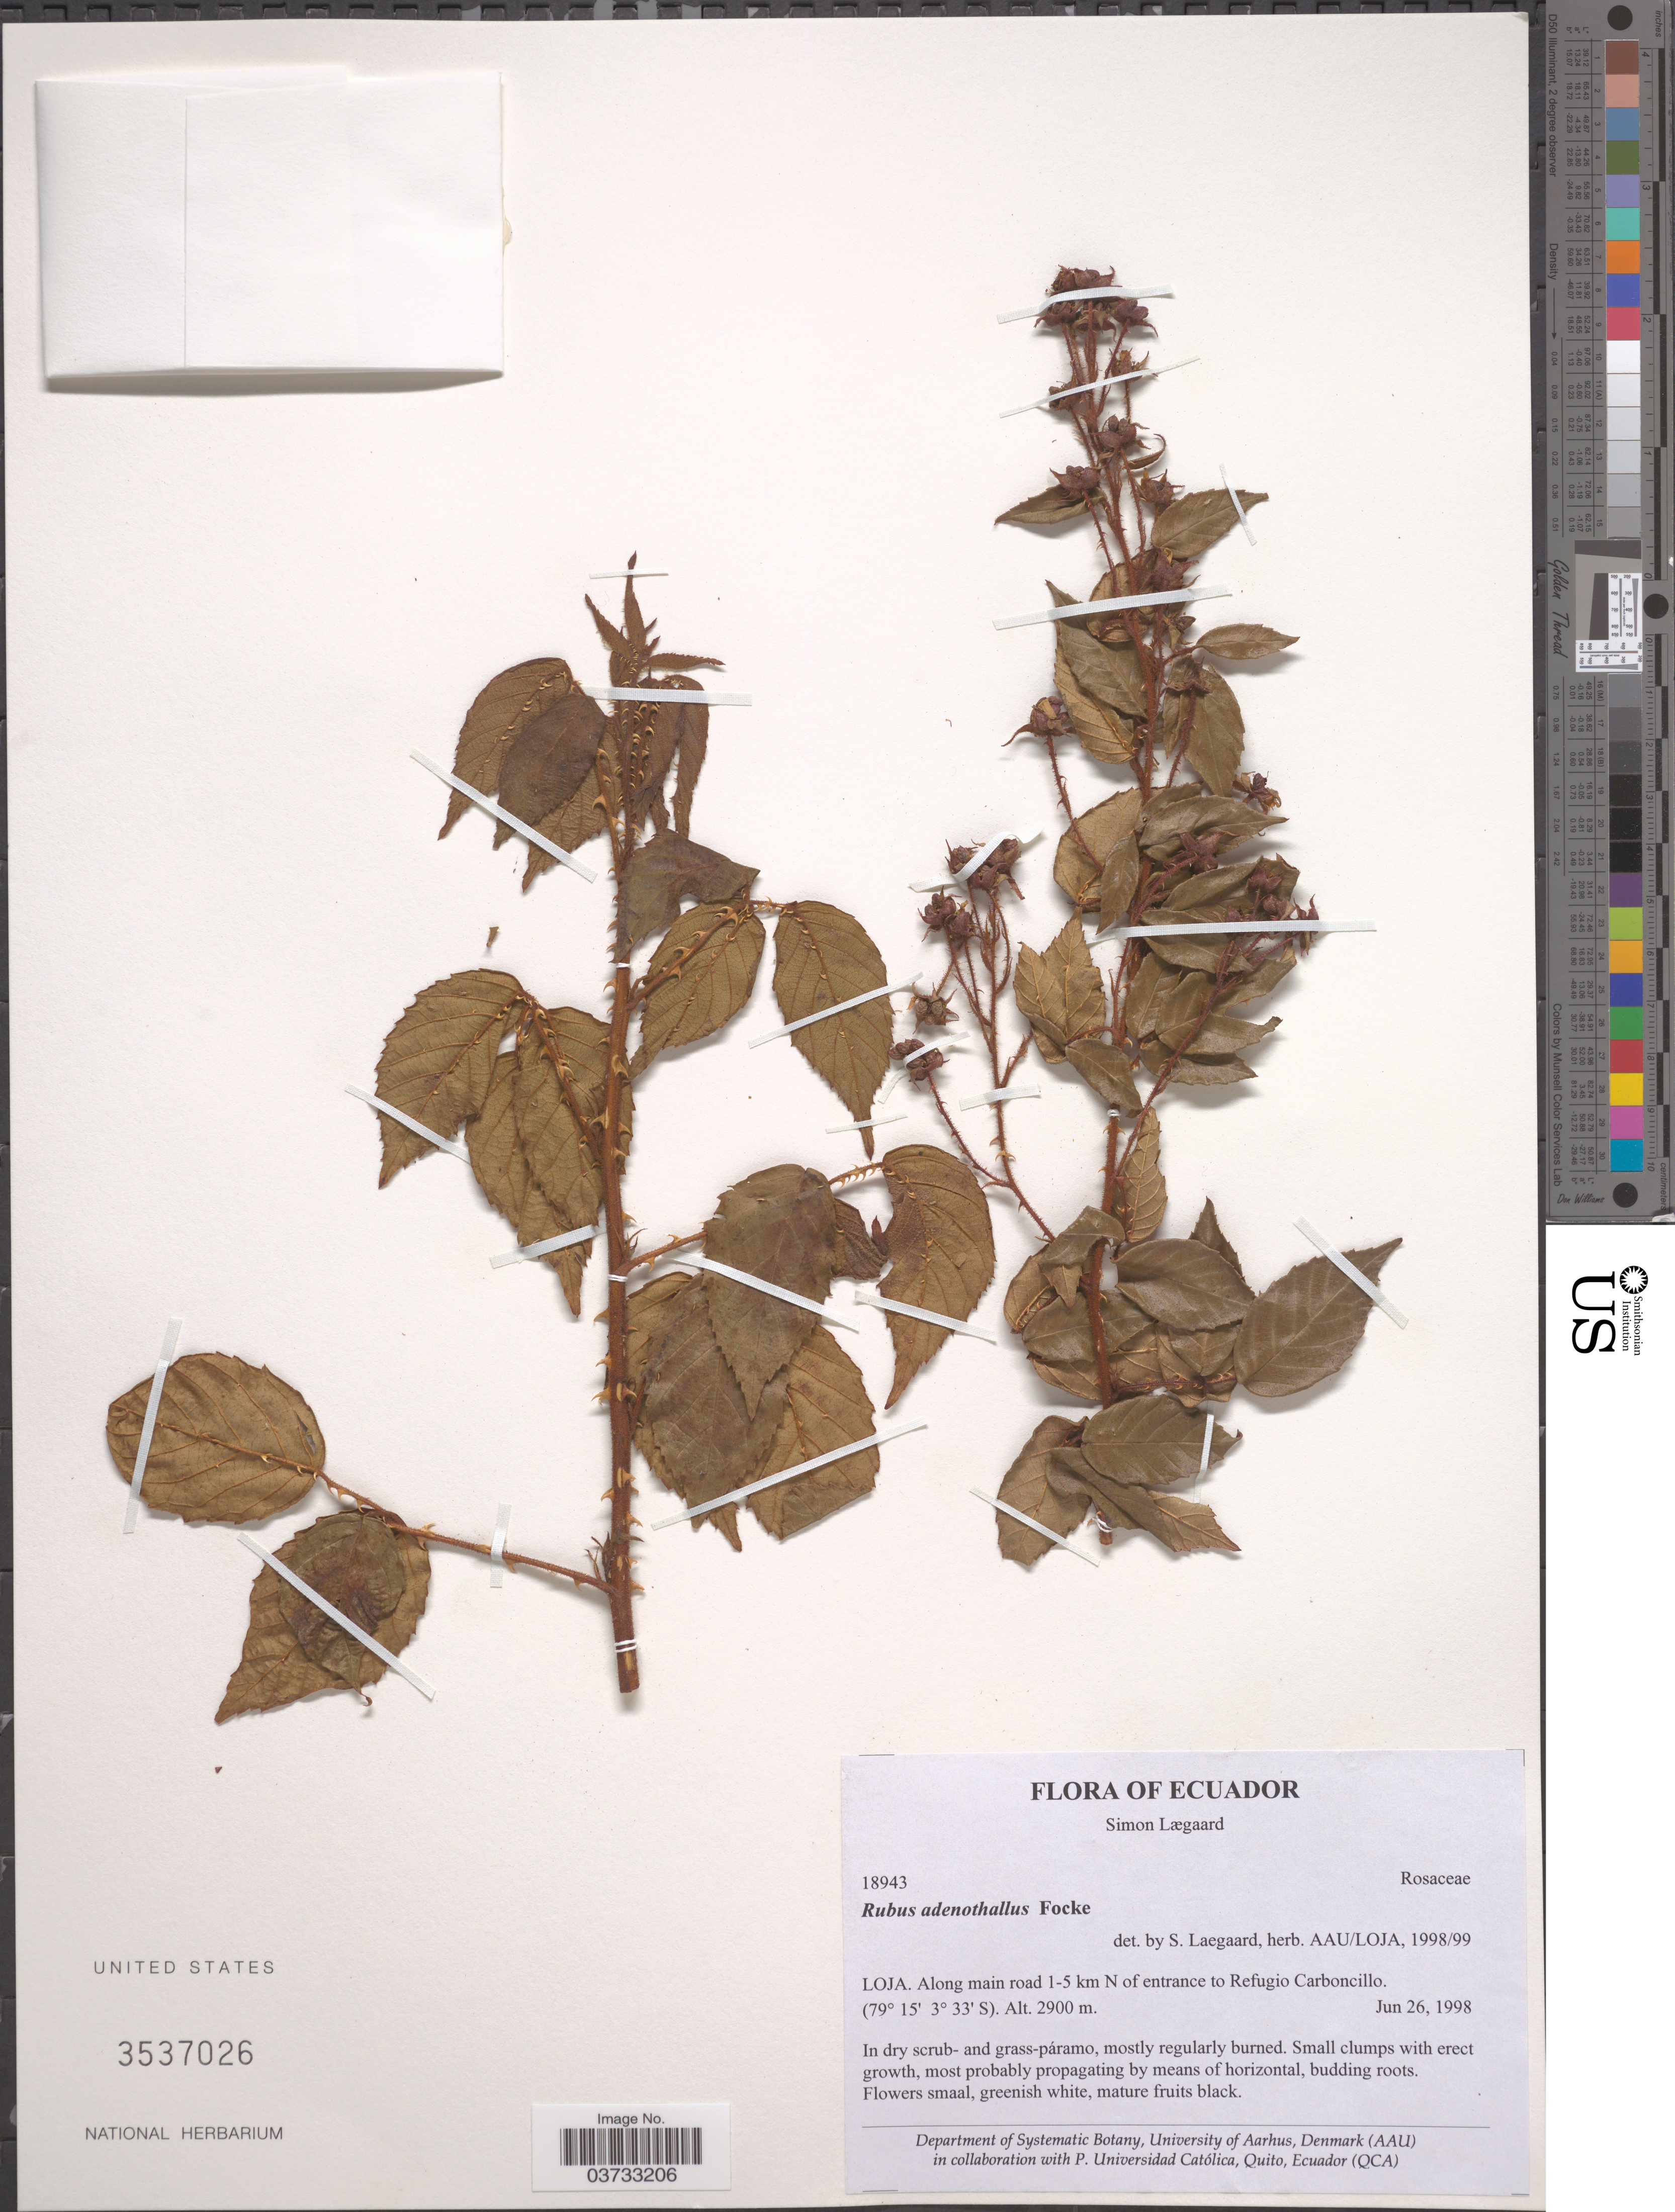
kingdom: Plantae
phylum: Tracheophyta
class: Magnoliopsida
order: Rosales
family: Rosaceae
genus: Rubus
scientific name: Rubus adenothallus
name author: Focke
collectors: S. Lægaard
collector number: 18943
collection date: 1998-06-26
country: Ecuador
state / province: Loja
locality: Along main road 1-5 km N of entrance to Refugio Cqarboncillo.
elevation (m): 2900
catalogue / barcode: US 3537026